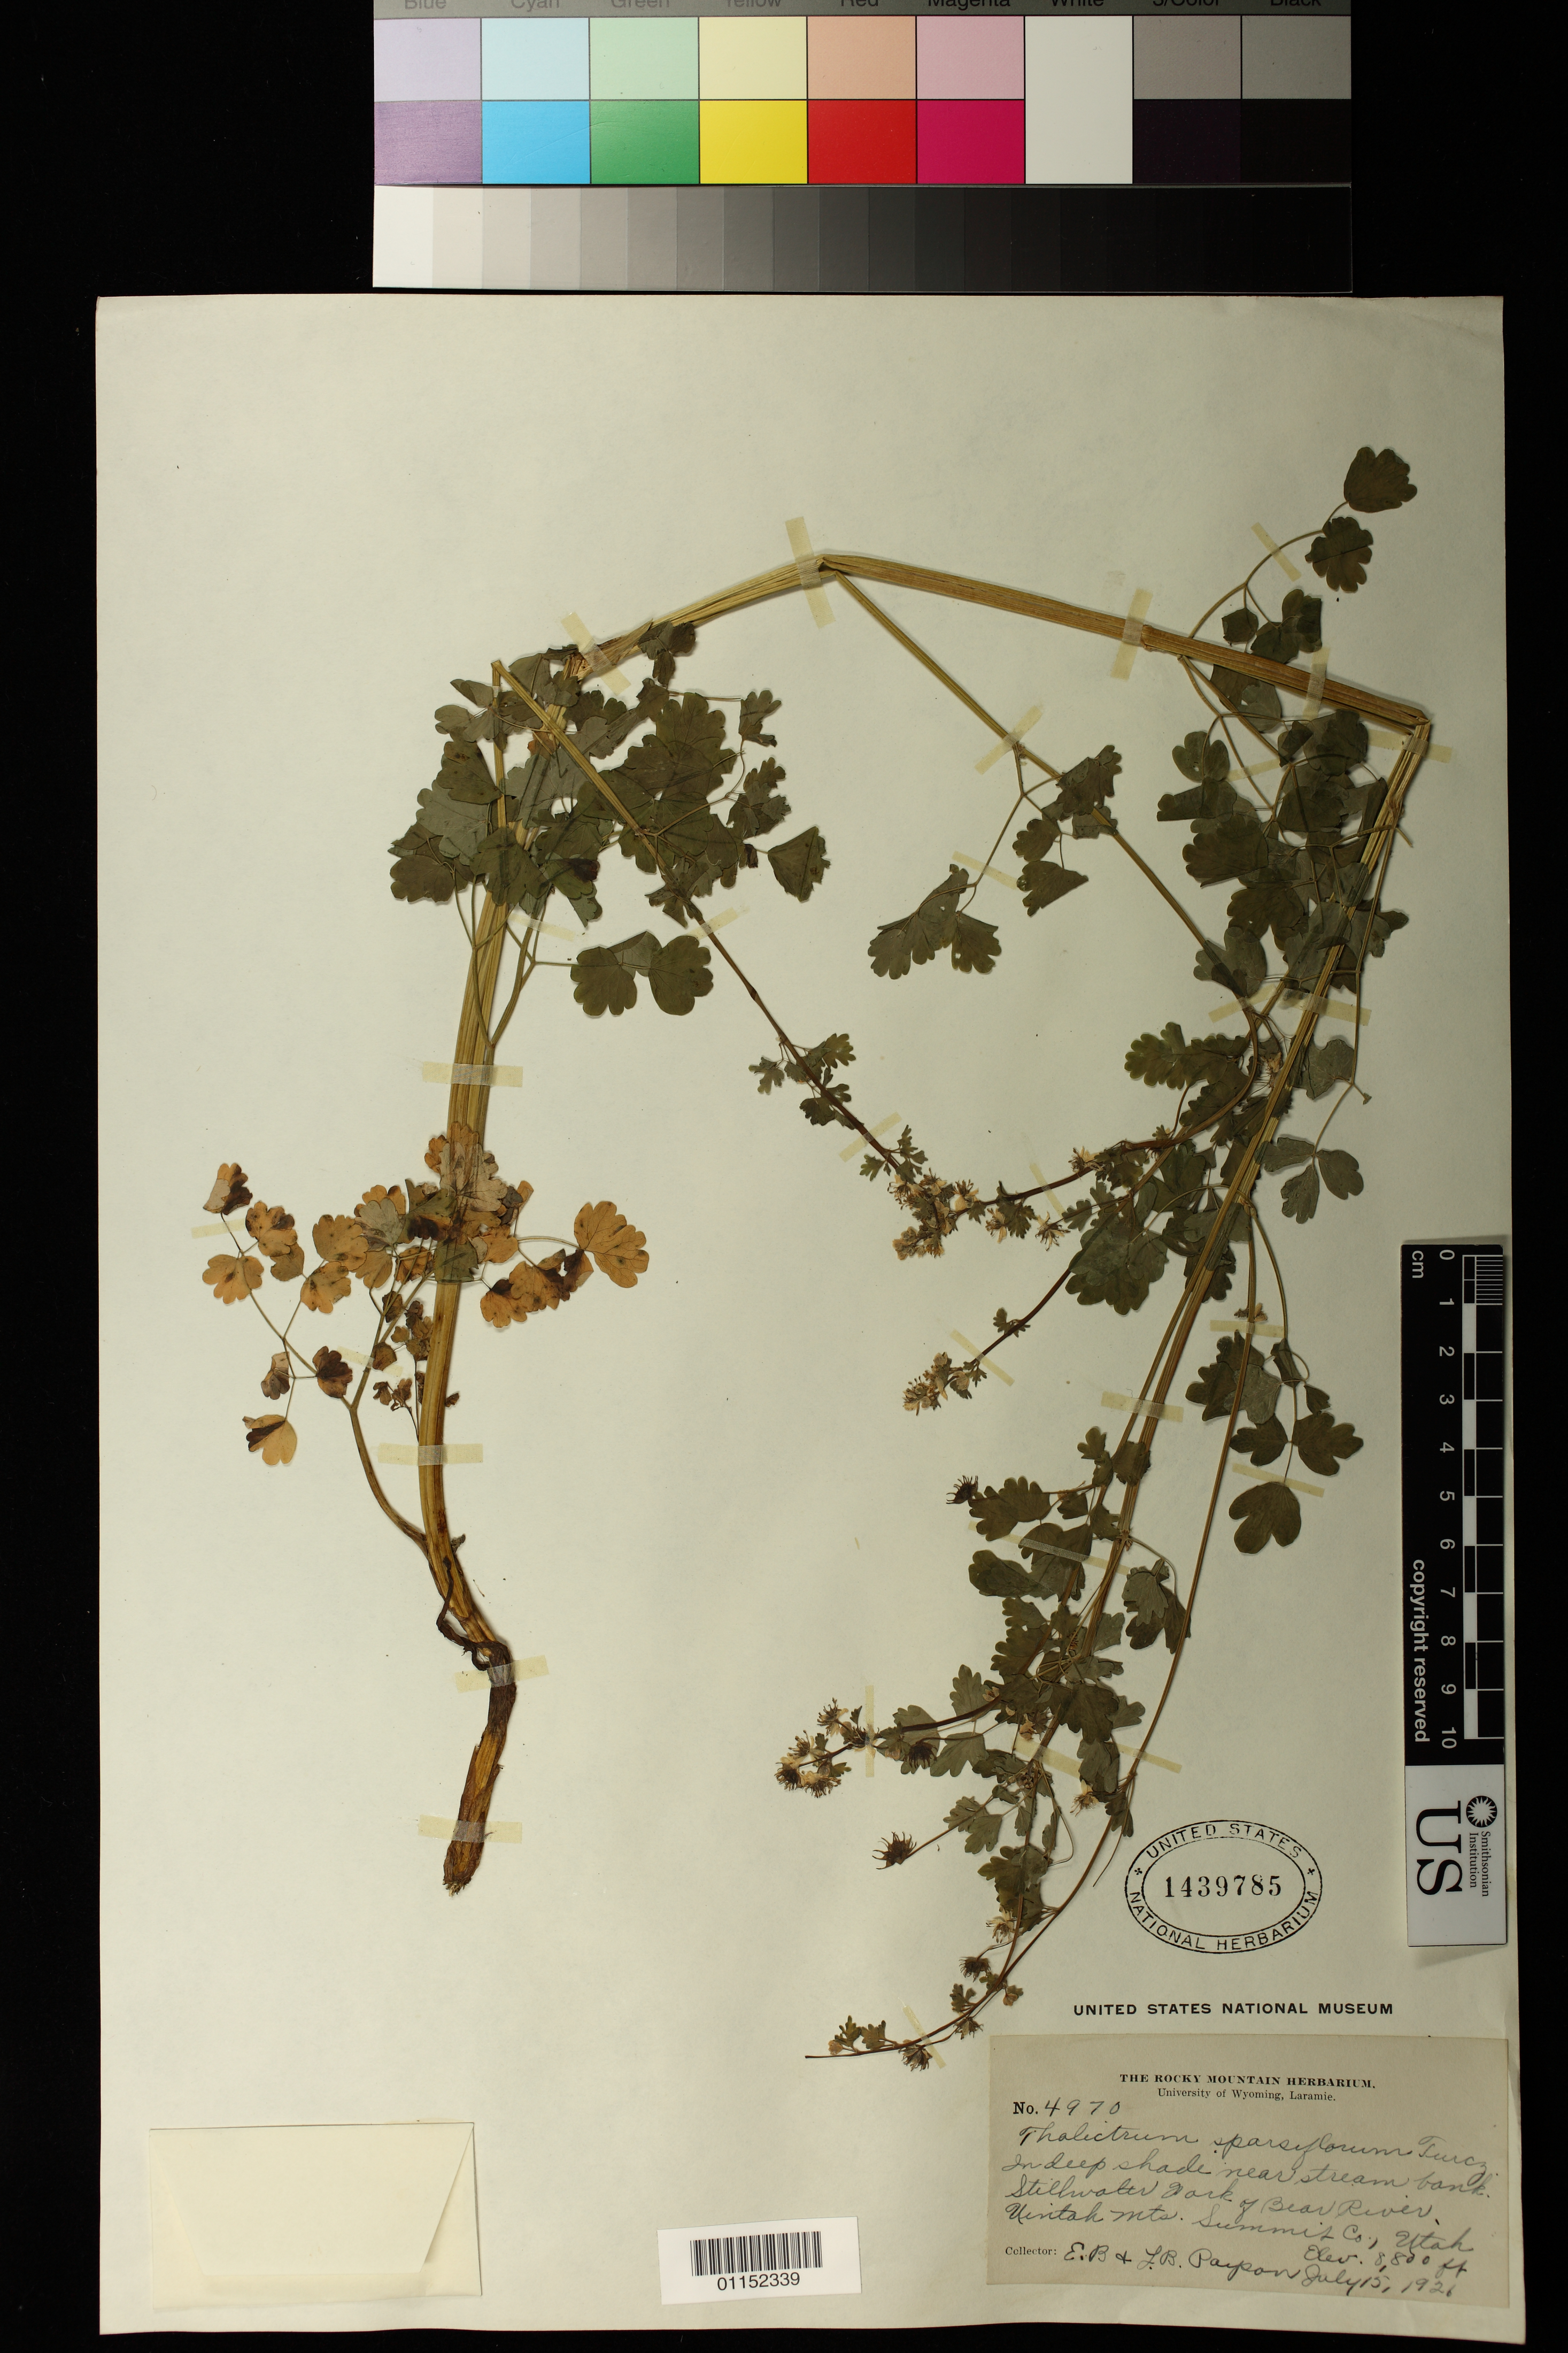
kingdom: Plantae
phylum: Tracheophyta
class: Magnoliopsida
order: Ranunculales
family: Ranunculaceae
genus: Thalictrum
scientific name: Thalictrum sparsiflorum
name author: Turcz. ex Fisch. & C.A. Mey.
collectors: L. Payson & E. B. Payson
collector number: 4970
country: United States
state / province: Utah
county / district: Summit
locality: Near stream bank, Stillwater Fork, Bear River, Uintah Mts.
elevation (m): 2682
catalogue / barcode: US 1439785